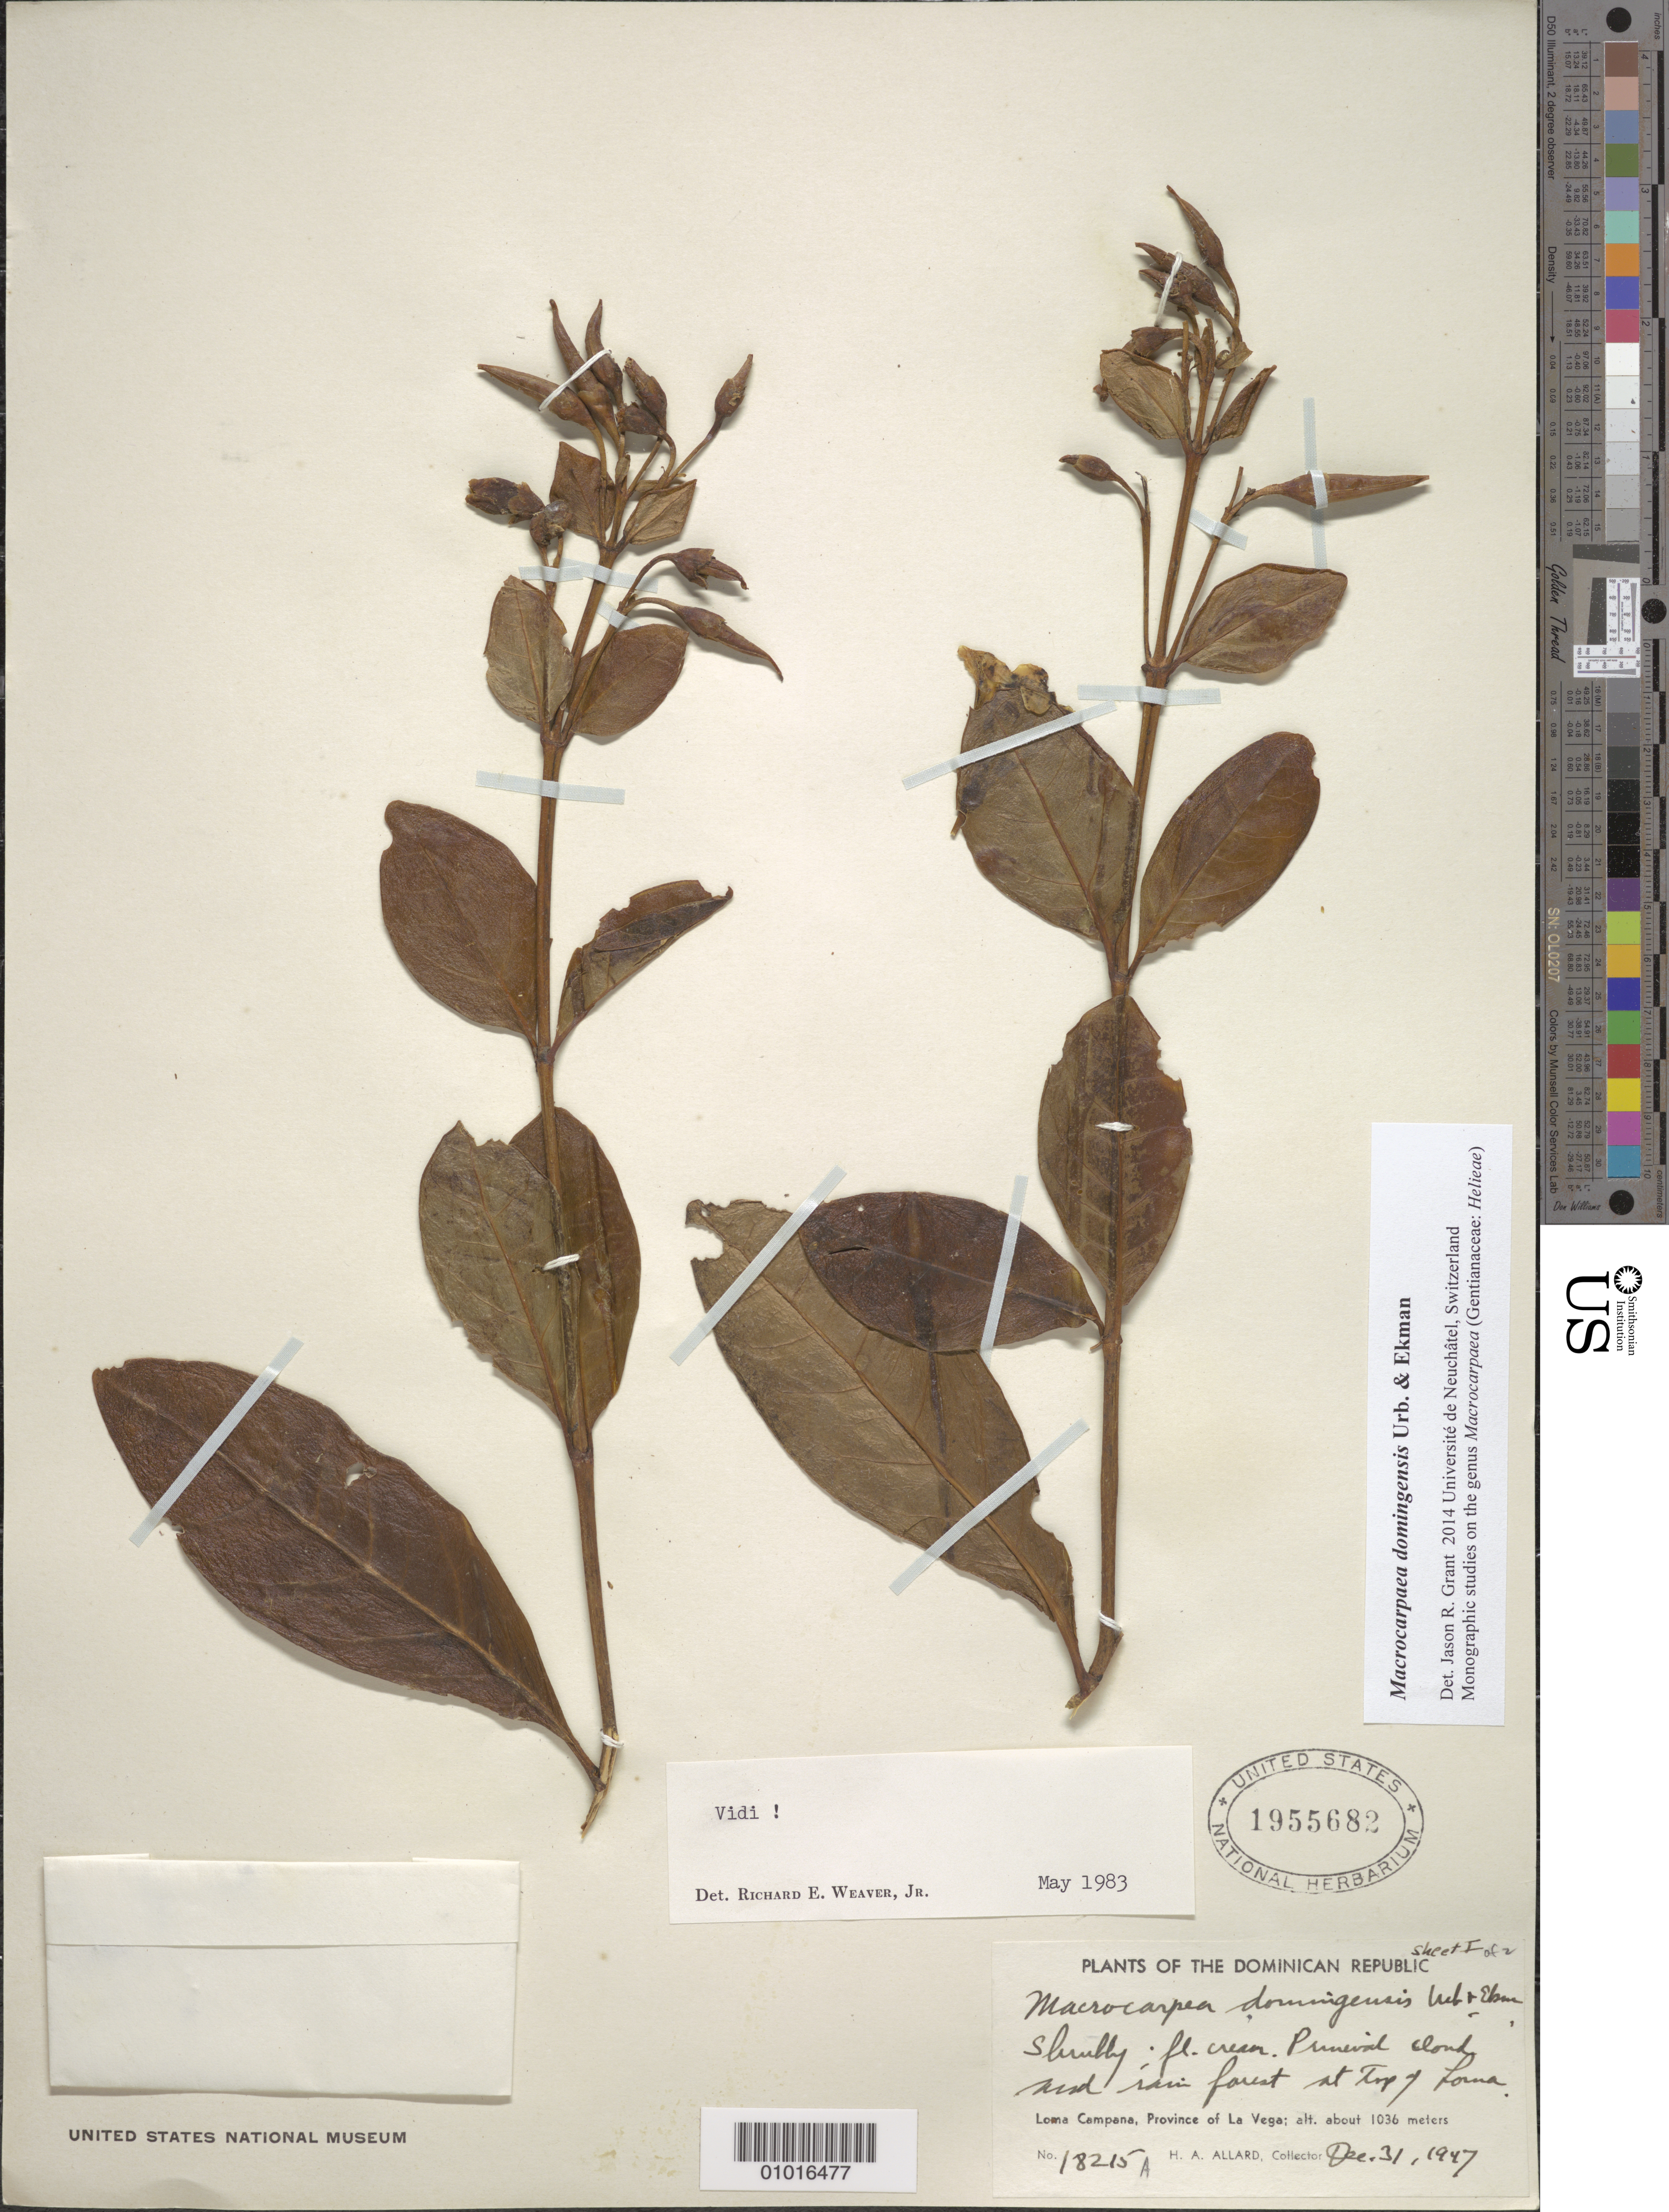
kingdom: Plantae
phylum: Tracheophyta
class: Magnoliopsida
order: Gentianales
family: Gentianaceae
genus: Macrocarpaea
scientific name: Macrocarpaea domingensis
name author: Urb. & Ekman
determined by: Grant, Jason R., (UNITED STATES)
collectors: H. A. Allard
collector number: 18215A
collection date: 1947-12-31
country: Dominican Republic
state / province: La Vega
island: Hispaniola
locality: Loma Campana, on top of Loma.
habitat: Primeval rain and cloud forest on top of Loma.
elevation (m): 1036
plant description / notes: Sheet says "Sheet I of 2", but locality different.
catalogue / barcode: US 1955682